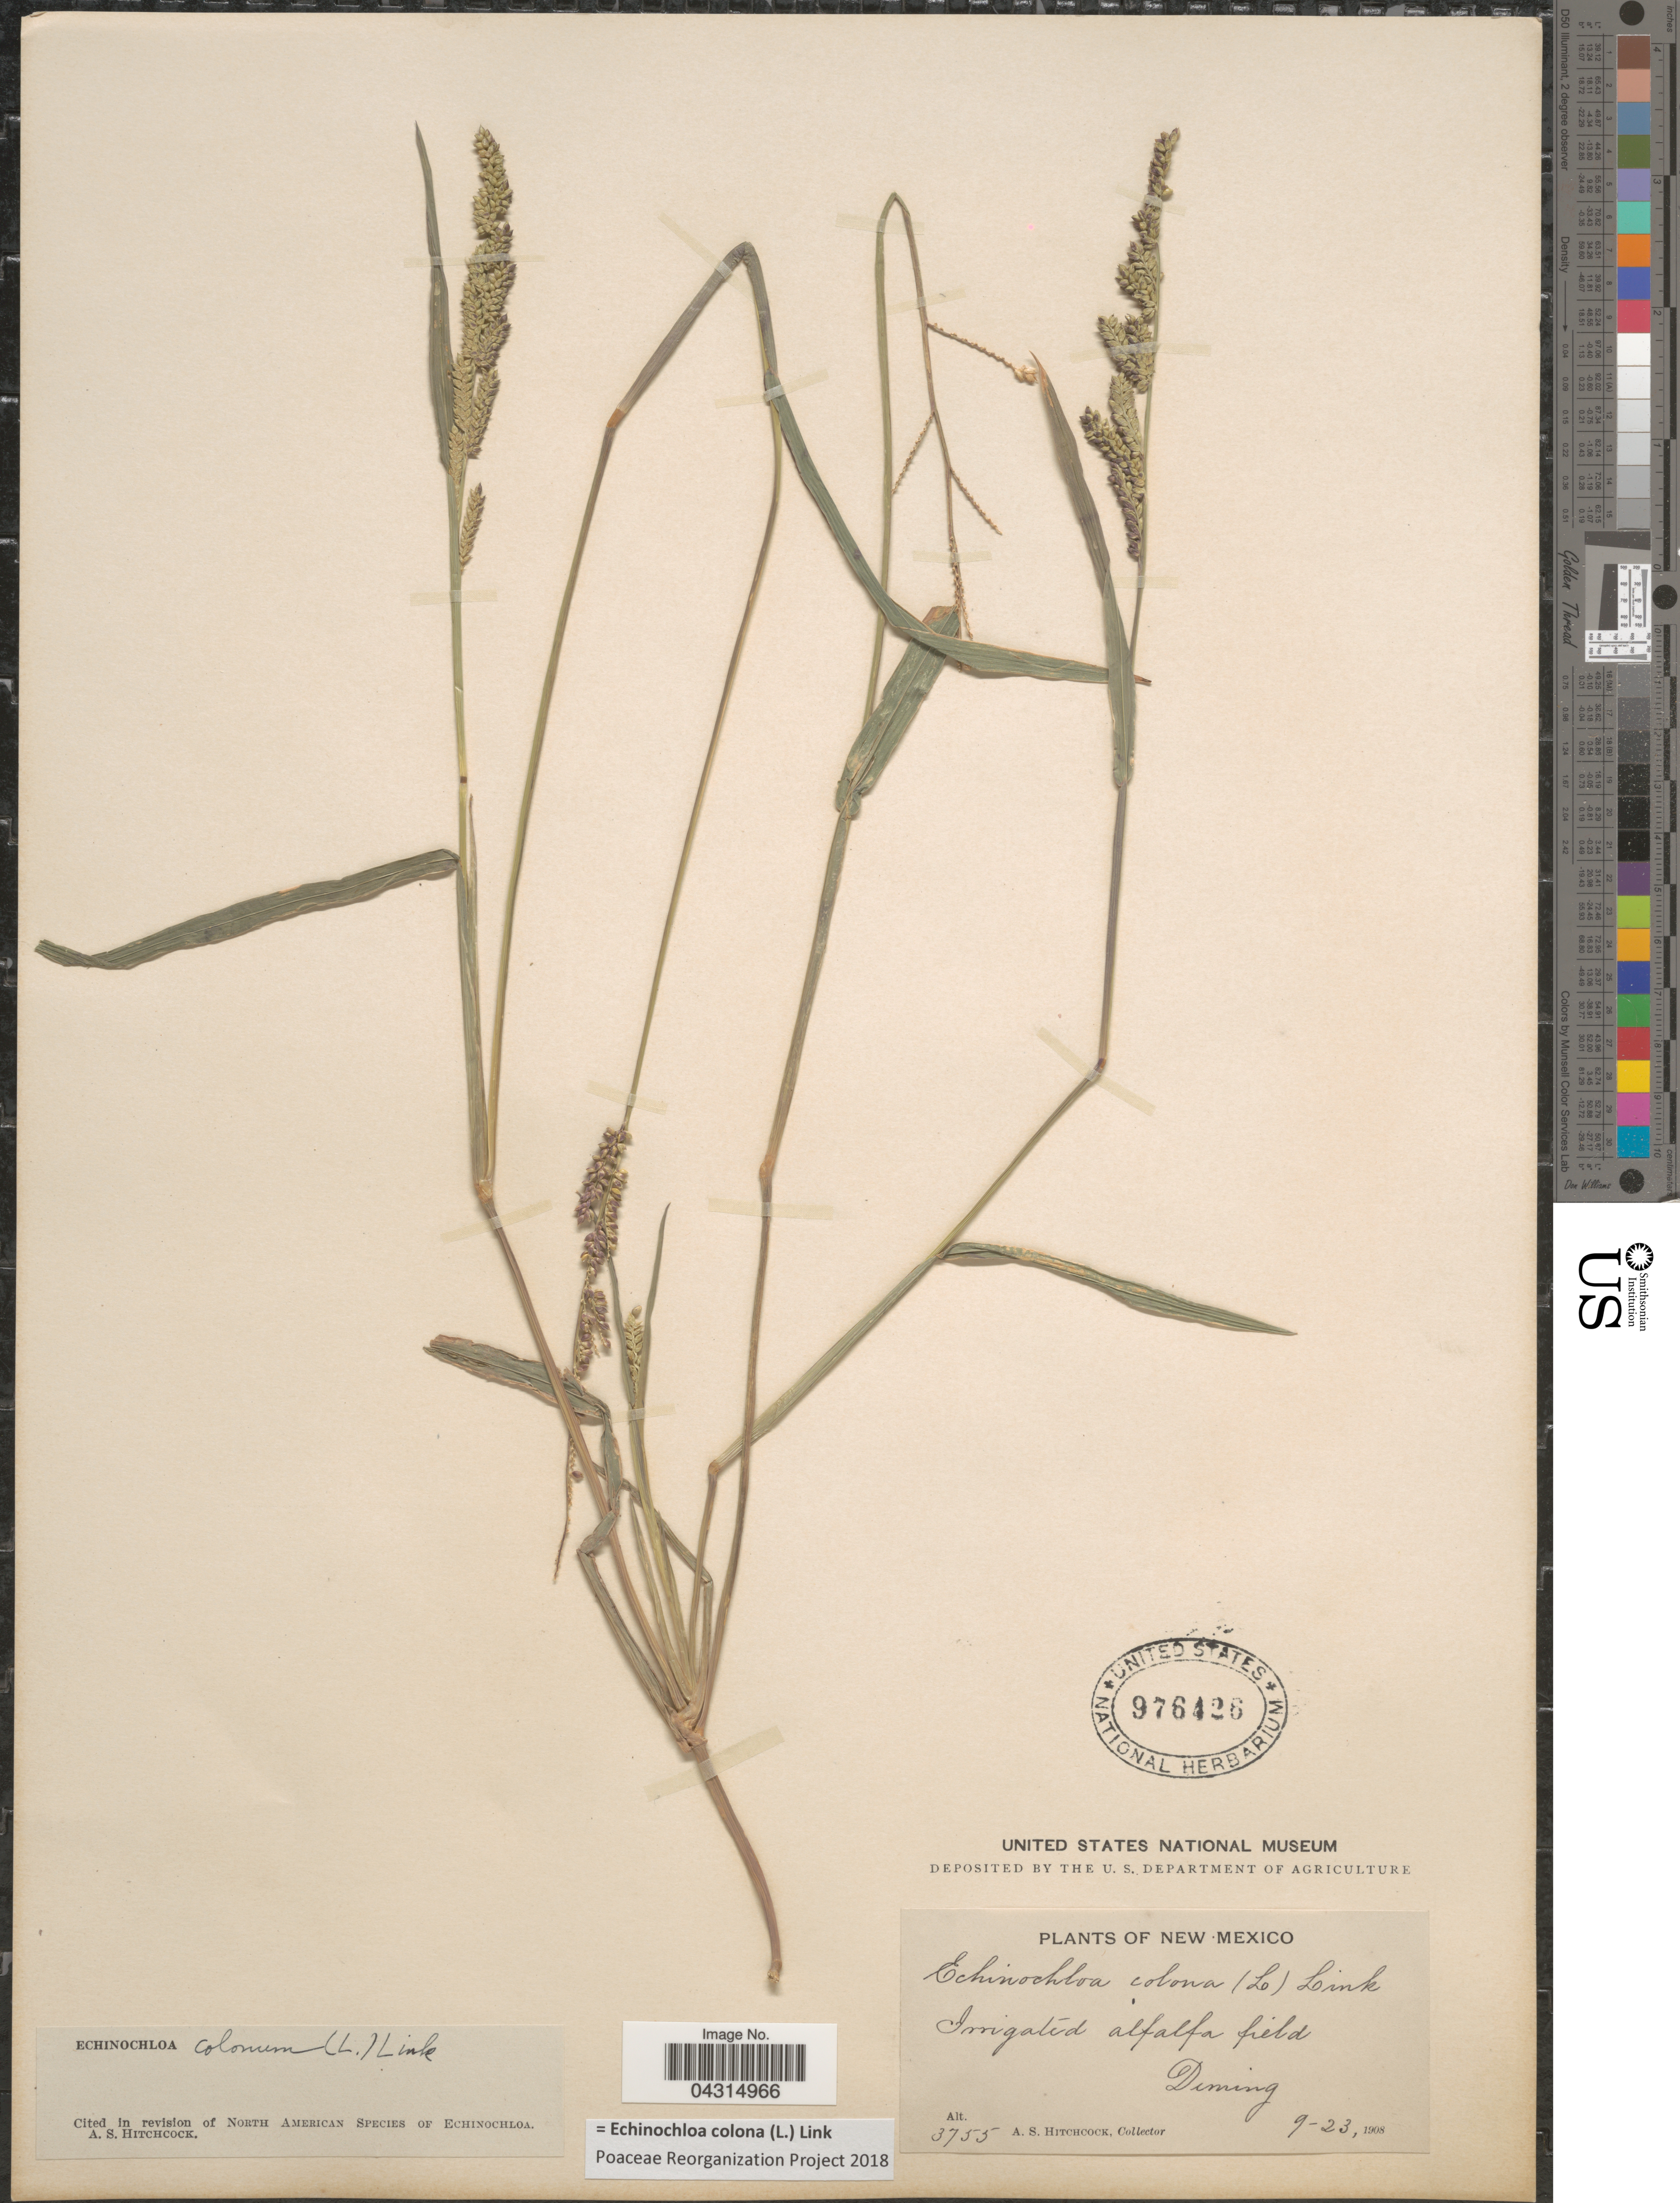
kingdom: Plantae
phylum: Tracheophyta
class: Liliopsida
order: Poales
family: Poaceae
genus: Echinochloa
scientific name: Echinochloa colona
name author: (L.) Link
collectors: A. S. Hitchcock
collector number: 3755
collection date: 1908-09-23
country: United States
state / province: New Mexico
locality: Iriggated alfalfa field. Diming.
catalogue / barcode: US 976426